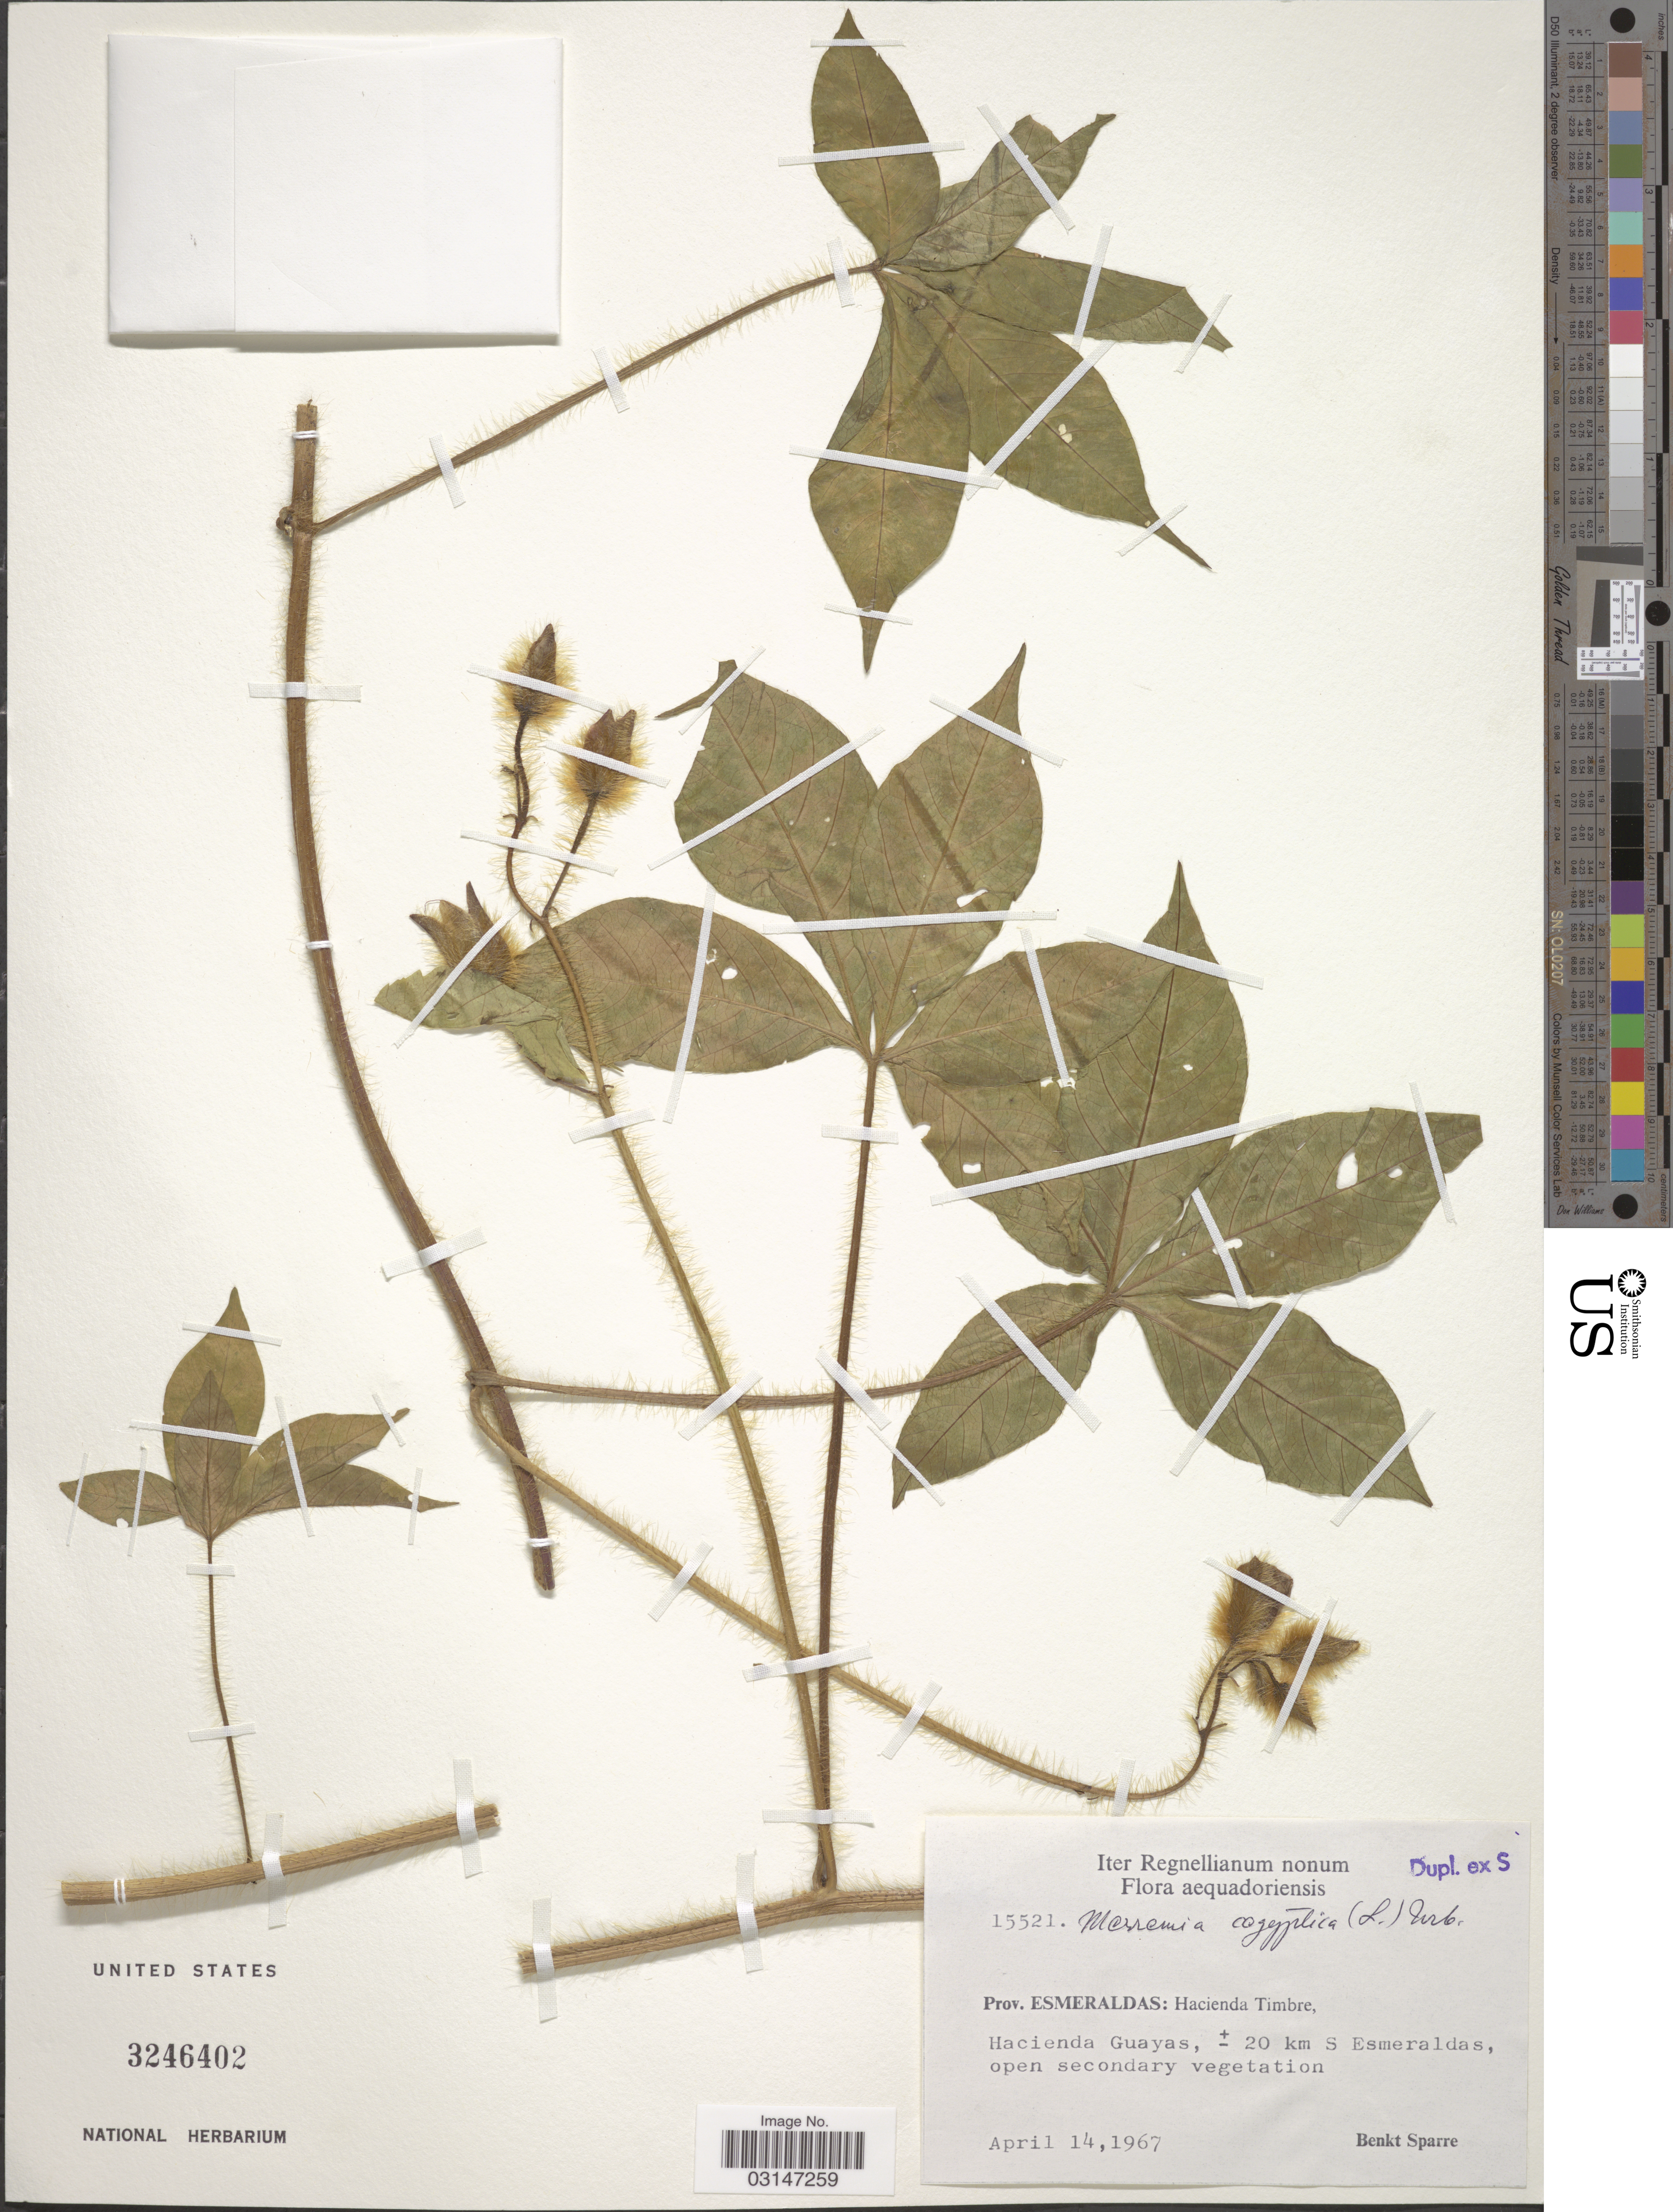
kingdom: Plantae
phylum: Tracheophyta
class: Magnoliopsida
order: Solanales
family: Convolvulaceae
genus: Merremia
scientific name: Merremia aegyptia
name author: (L.) Urb.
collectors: B. Sparre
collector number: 15521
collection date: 1967-04-14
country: Ecuador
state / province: Esmeraldas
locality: Hacienda Timbre, Hacienda Guayas, ± 20 km S Esmeraldas.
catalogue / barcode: US 3246402